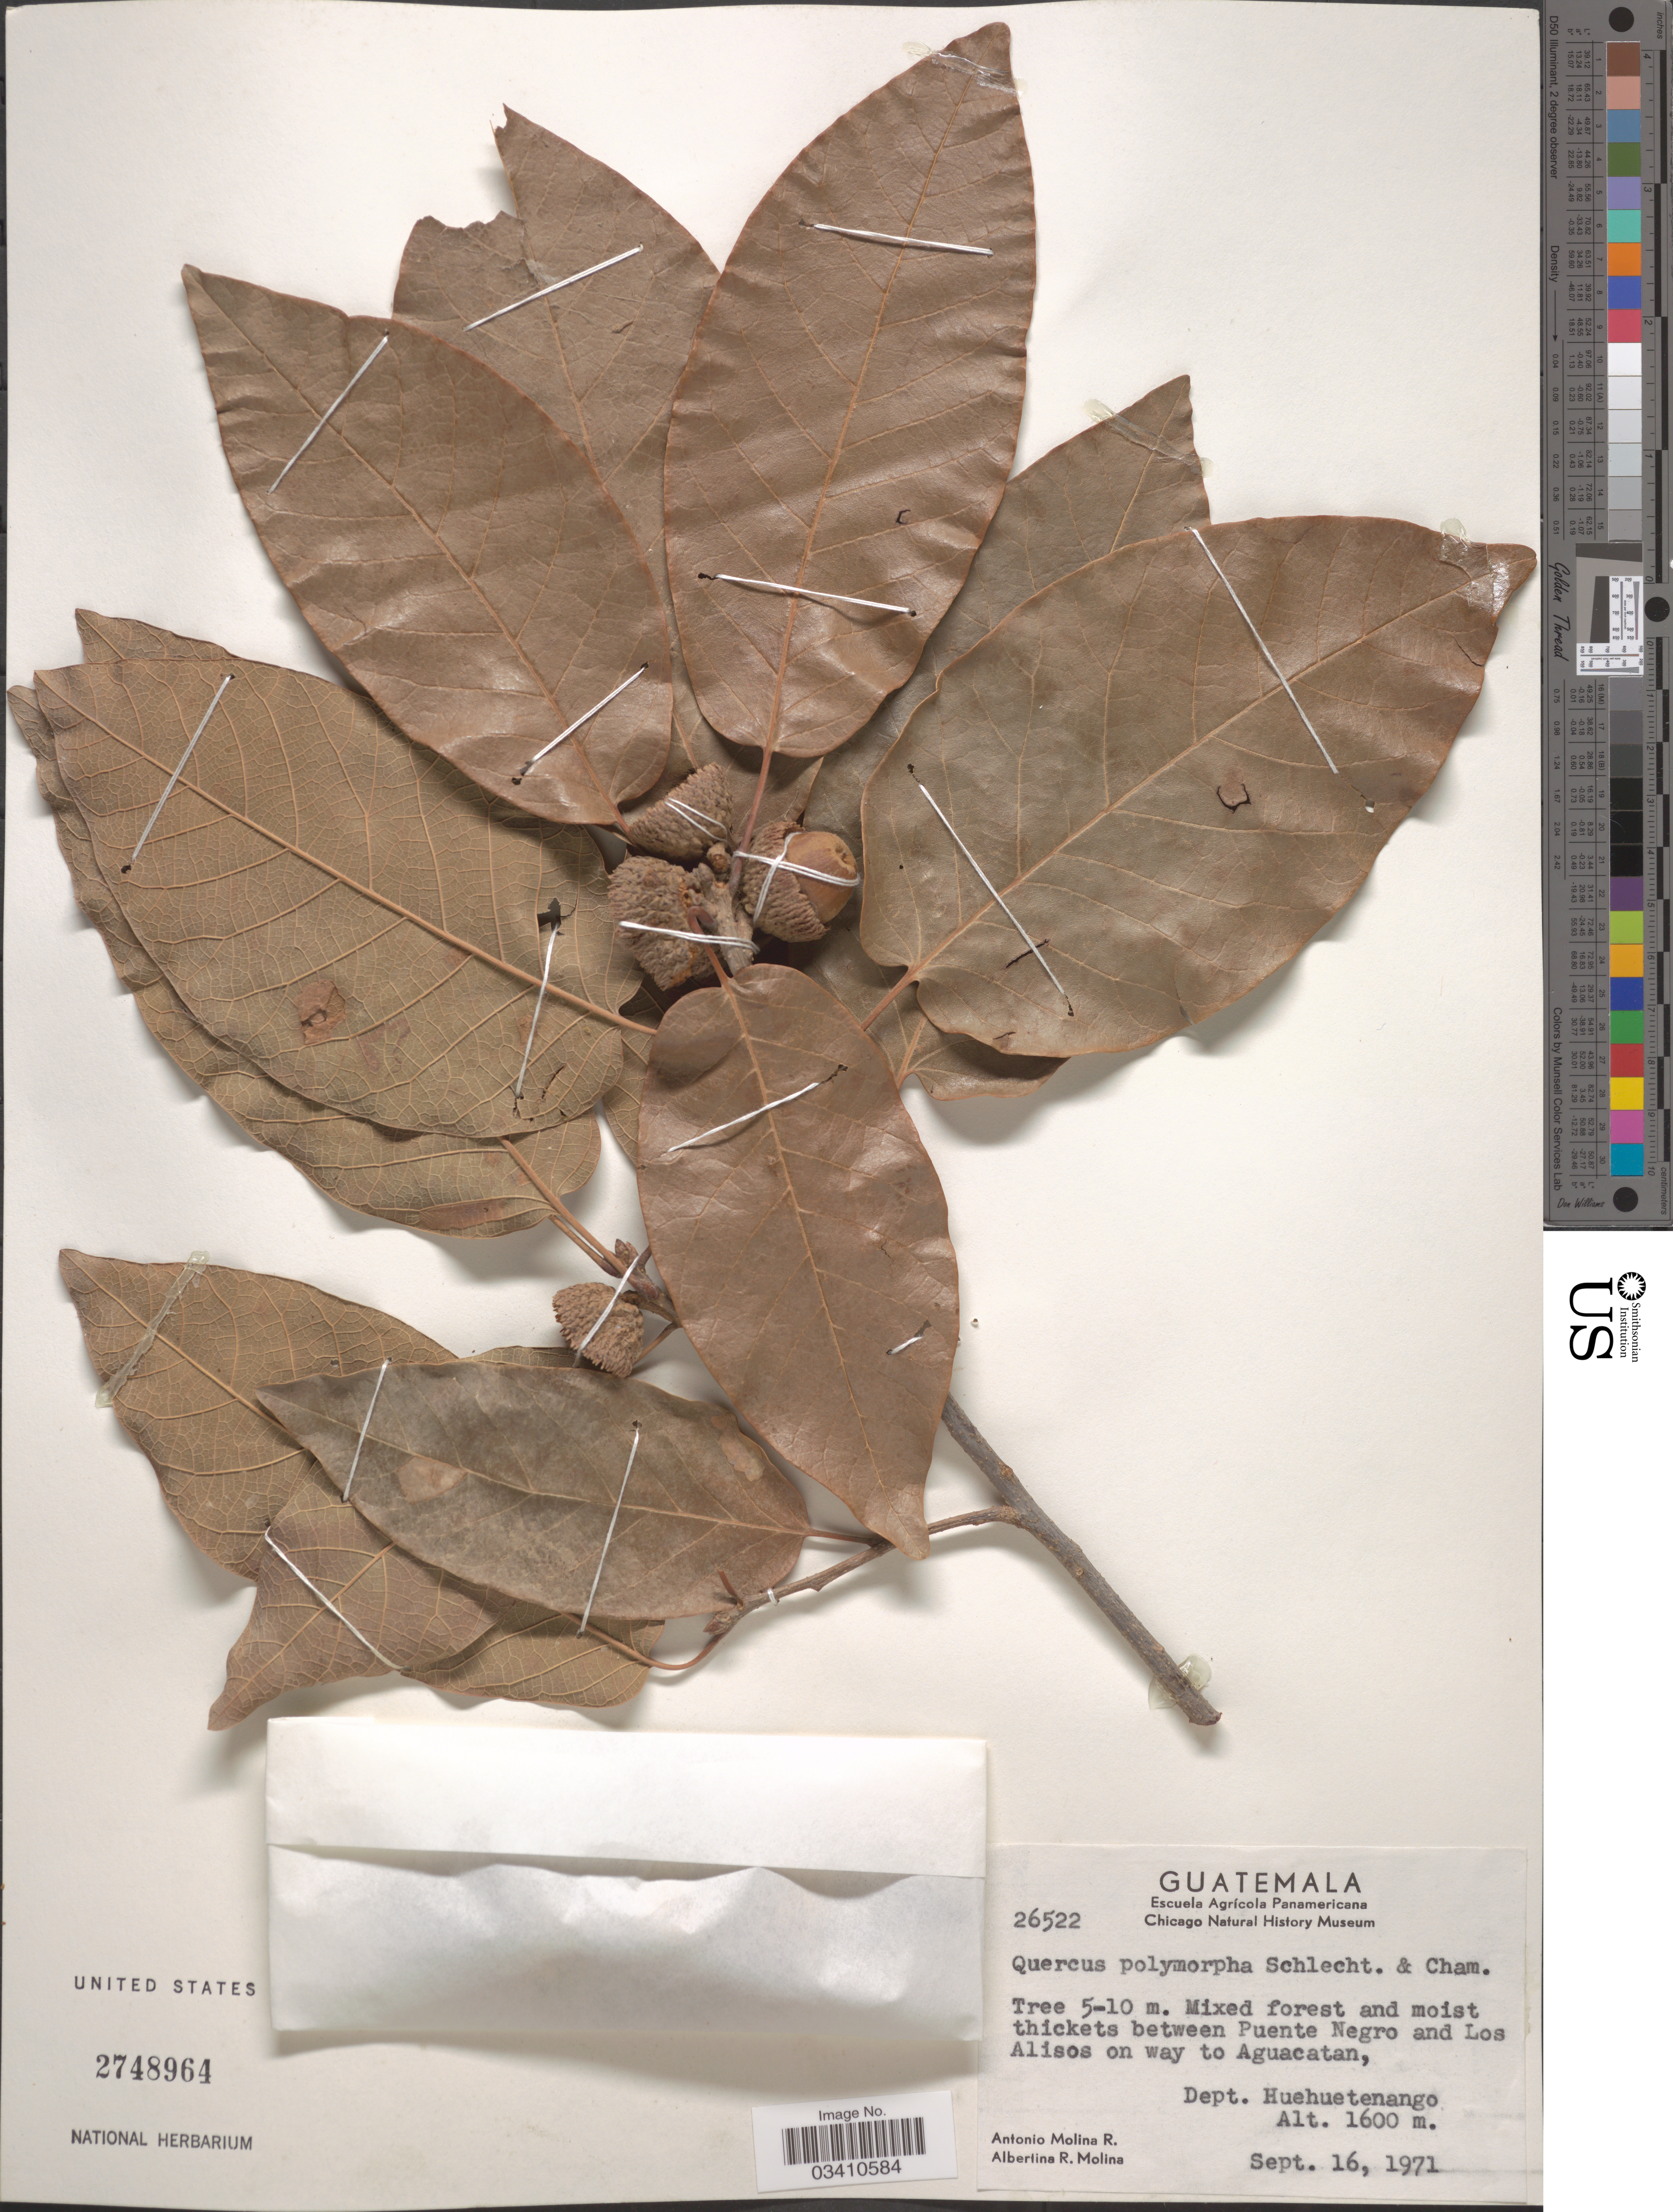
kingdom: Plantae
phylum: Tracheophyta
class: Magnoliopsida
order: Fagales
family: Fagaceae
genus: Quercus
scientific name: Quercus polymorpha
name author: Schltdl. & Cham.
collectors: A. Molina R. & A. R. Molina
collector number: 26522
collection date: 1971-09-16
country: Guatemala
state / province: Huehuetenango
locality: Between Puente Negro and Los Alisos on way to Aguacatan, Dept. Huehuetenango.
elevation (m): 1600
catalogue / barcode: US 2748964